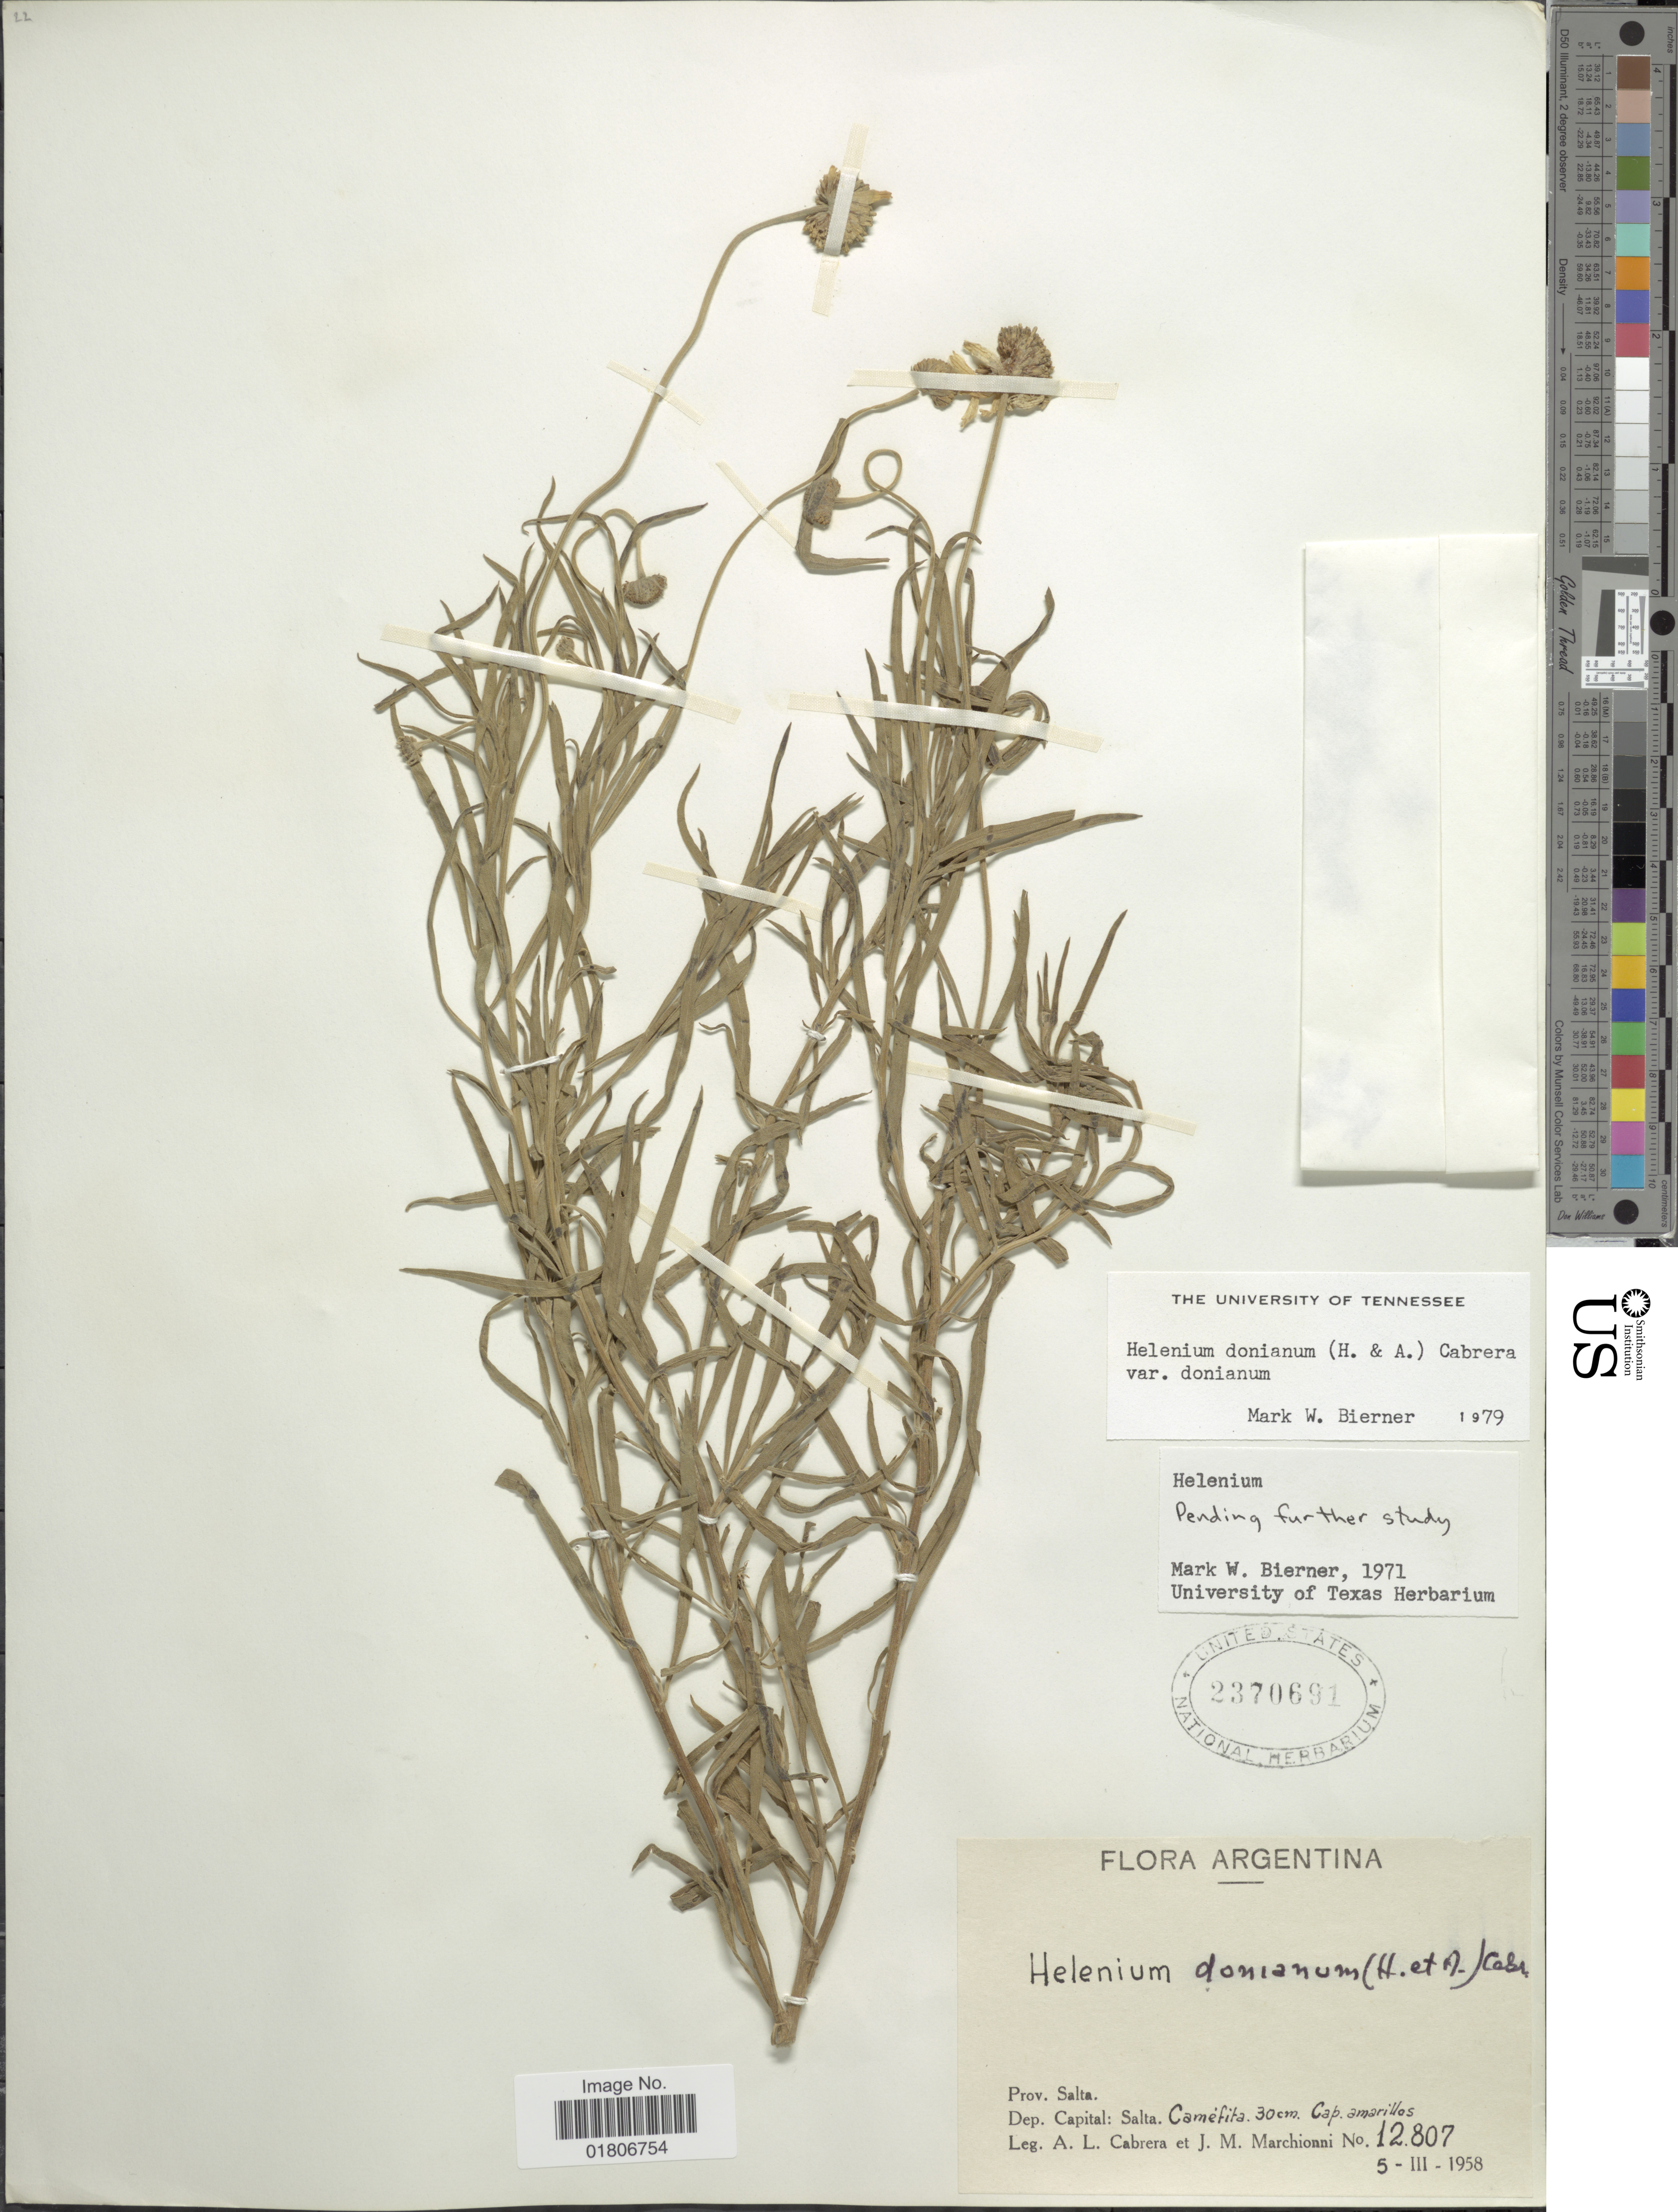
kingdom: Plantae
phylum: Tracheophyta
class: Magnoliopsida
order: Asterales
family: Asteraceae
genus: Helenium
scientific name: Helenium donianum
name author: (Hook. & Arn.) Cabrera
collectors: A. L. Cabrera & J. Marchionni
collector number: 12807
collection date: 1958-03-05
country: Argentina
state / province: Salta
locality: Dep. Capital: Salta. Caméfita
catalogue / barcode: US 2370691